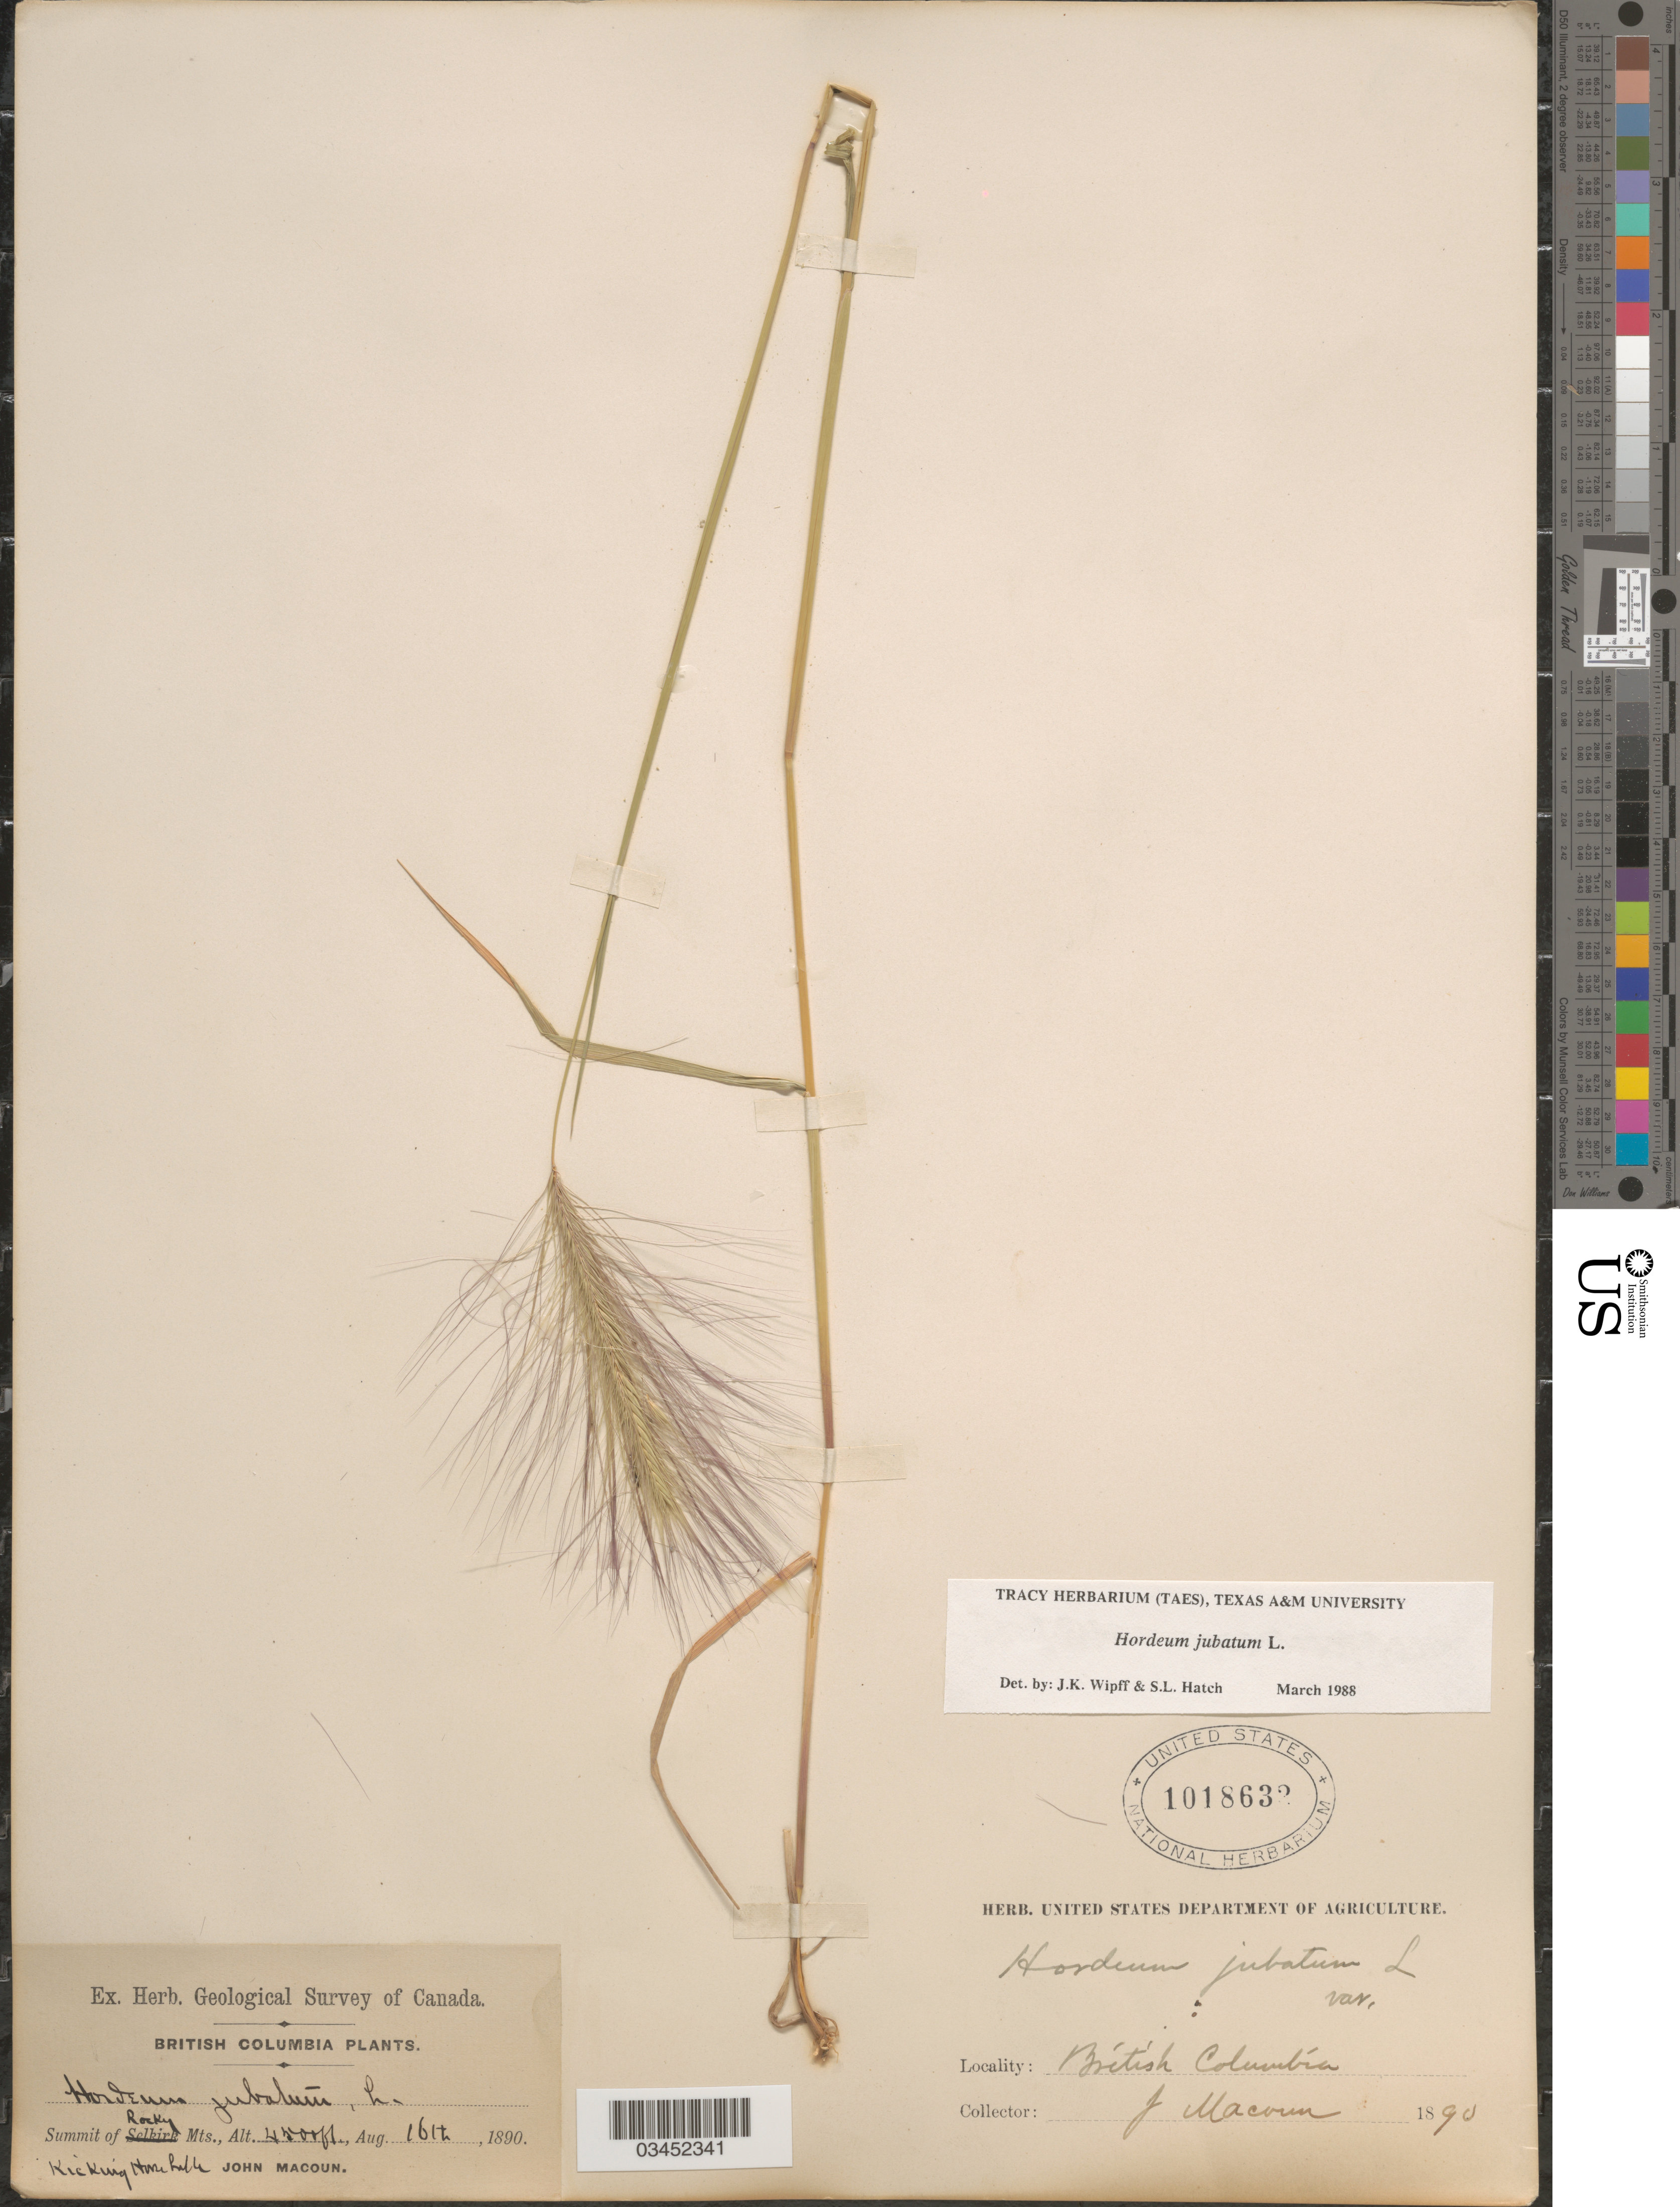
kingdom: Plantae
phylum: Tracheophyta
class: Liliopsida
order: Poales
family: Poaceae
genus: Hordeum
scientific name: Hordeum jubatum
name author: L.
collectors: J. Macoun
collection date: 1890-08-16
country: Canada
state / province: British Columbia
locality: Geological Survey of Canada. Summit of Rocky Mts.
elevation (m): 1372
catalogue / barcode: US 1018632